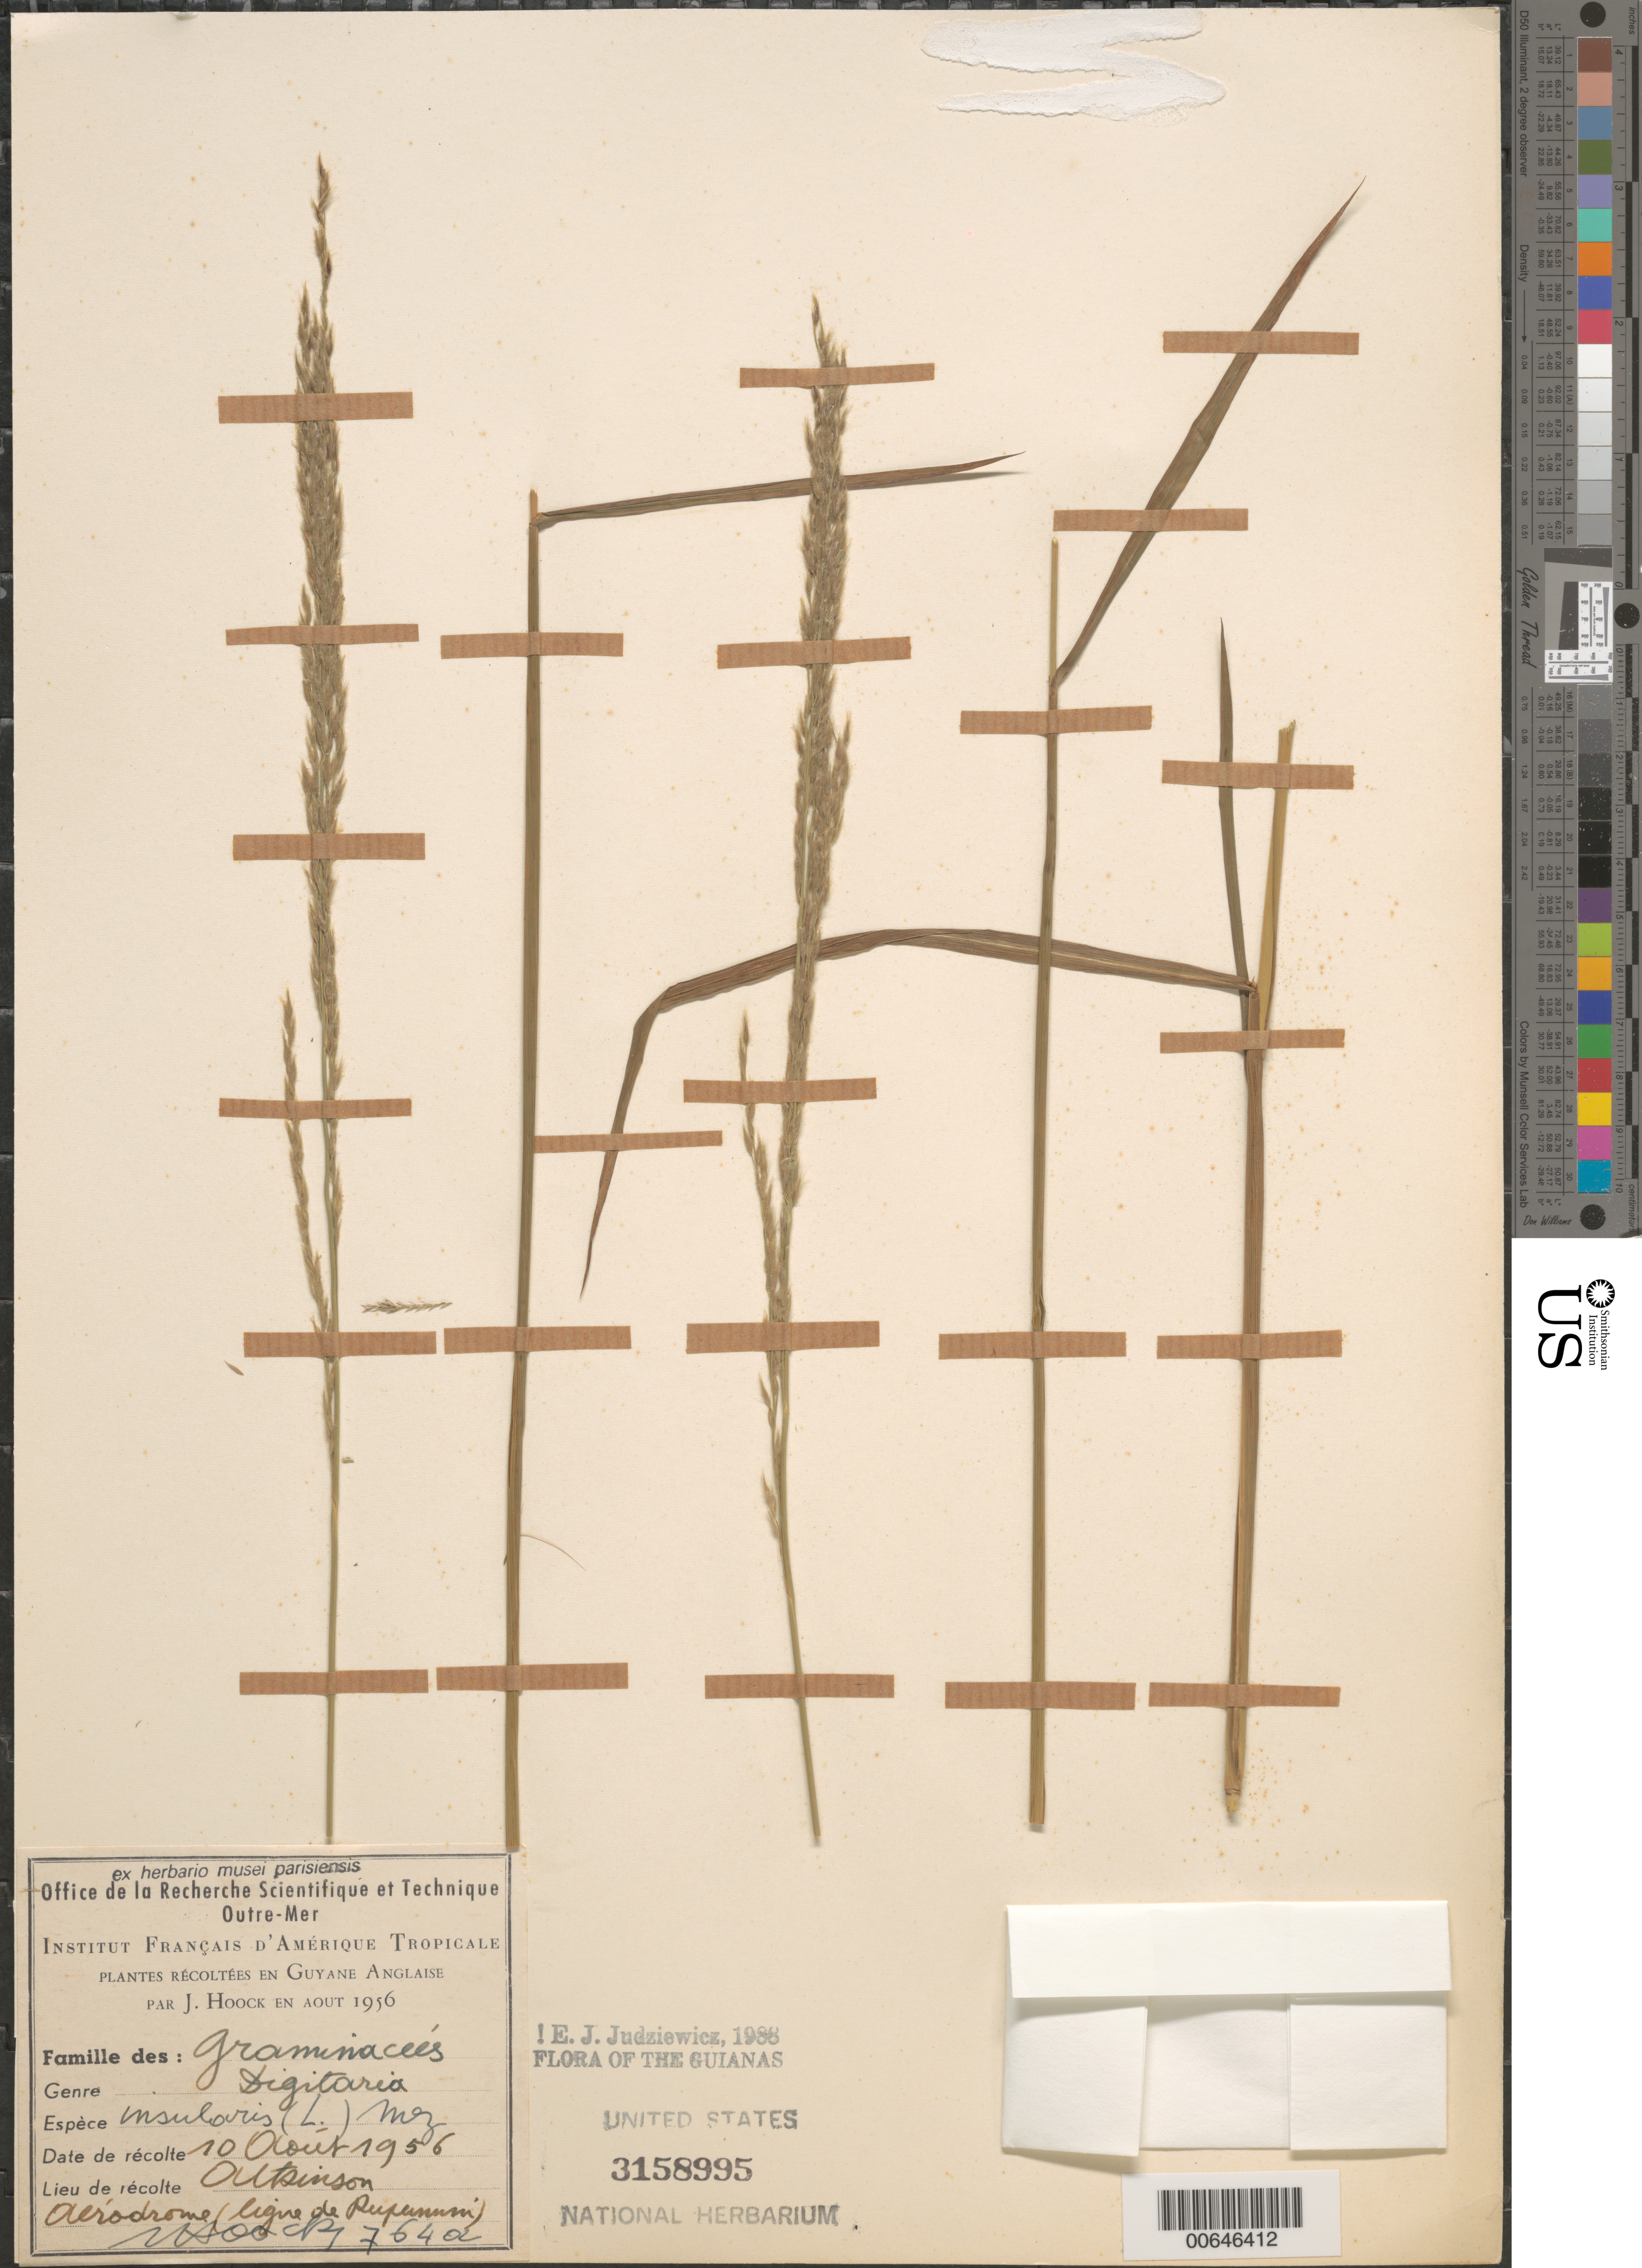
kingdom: Plantae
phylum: Tracheophyta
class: Liliopsida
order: Poales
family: Poaceae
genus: Digitaria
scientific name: Digitaria insularis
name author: (L.) Fedde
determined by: Judziewicz, E. J.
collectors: J. Hoock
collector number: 764 a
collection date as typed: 10-Aug-56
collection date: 1956-08-10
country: Guyana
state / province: Demerara-Mahaica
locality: Atkinson Aérodrome (ligne de Rupununi)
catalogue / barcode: US 3158995